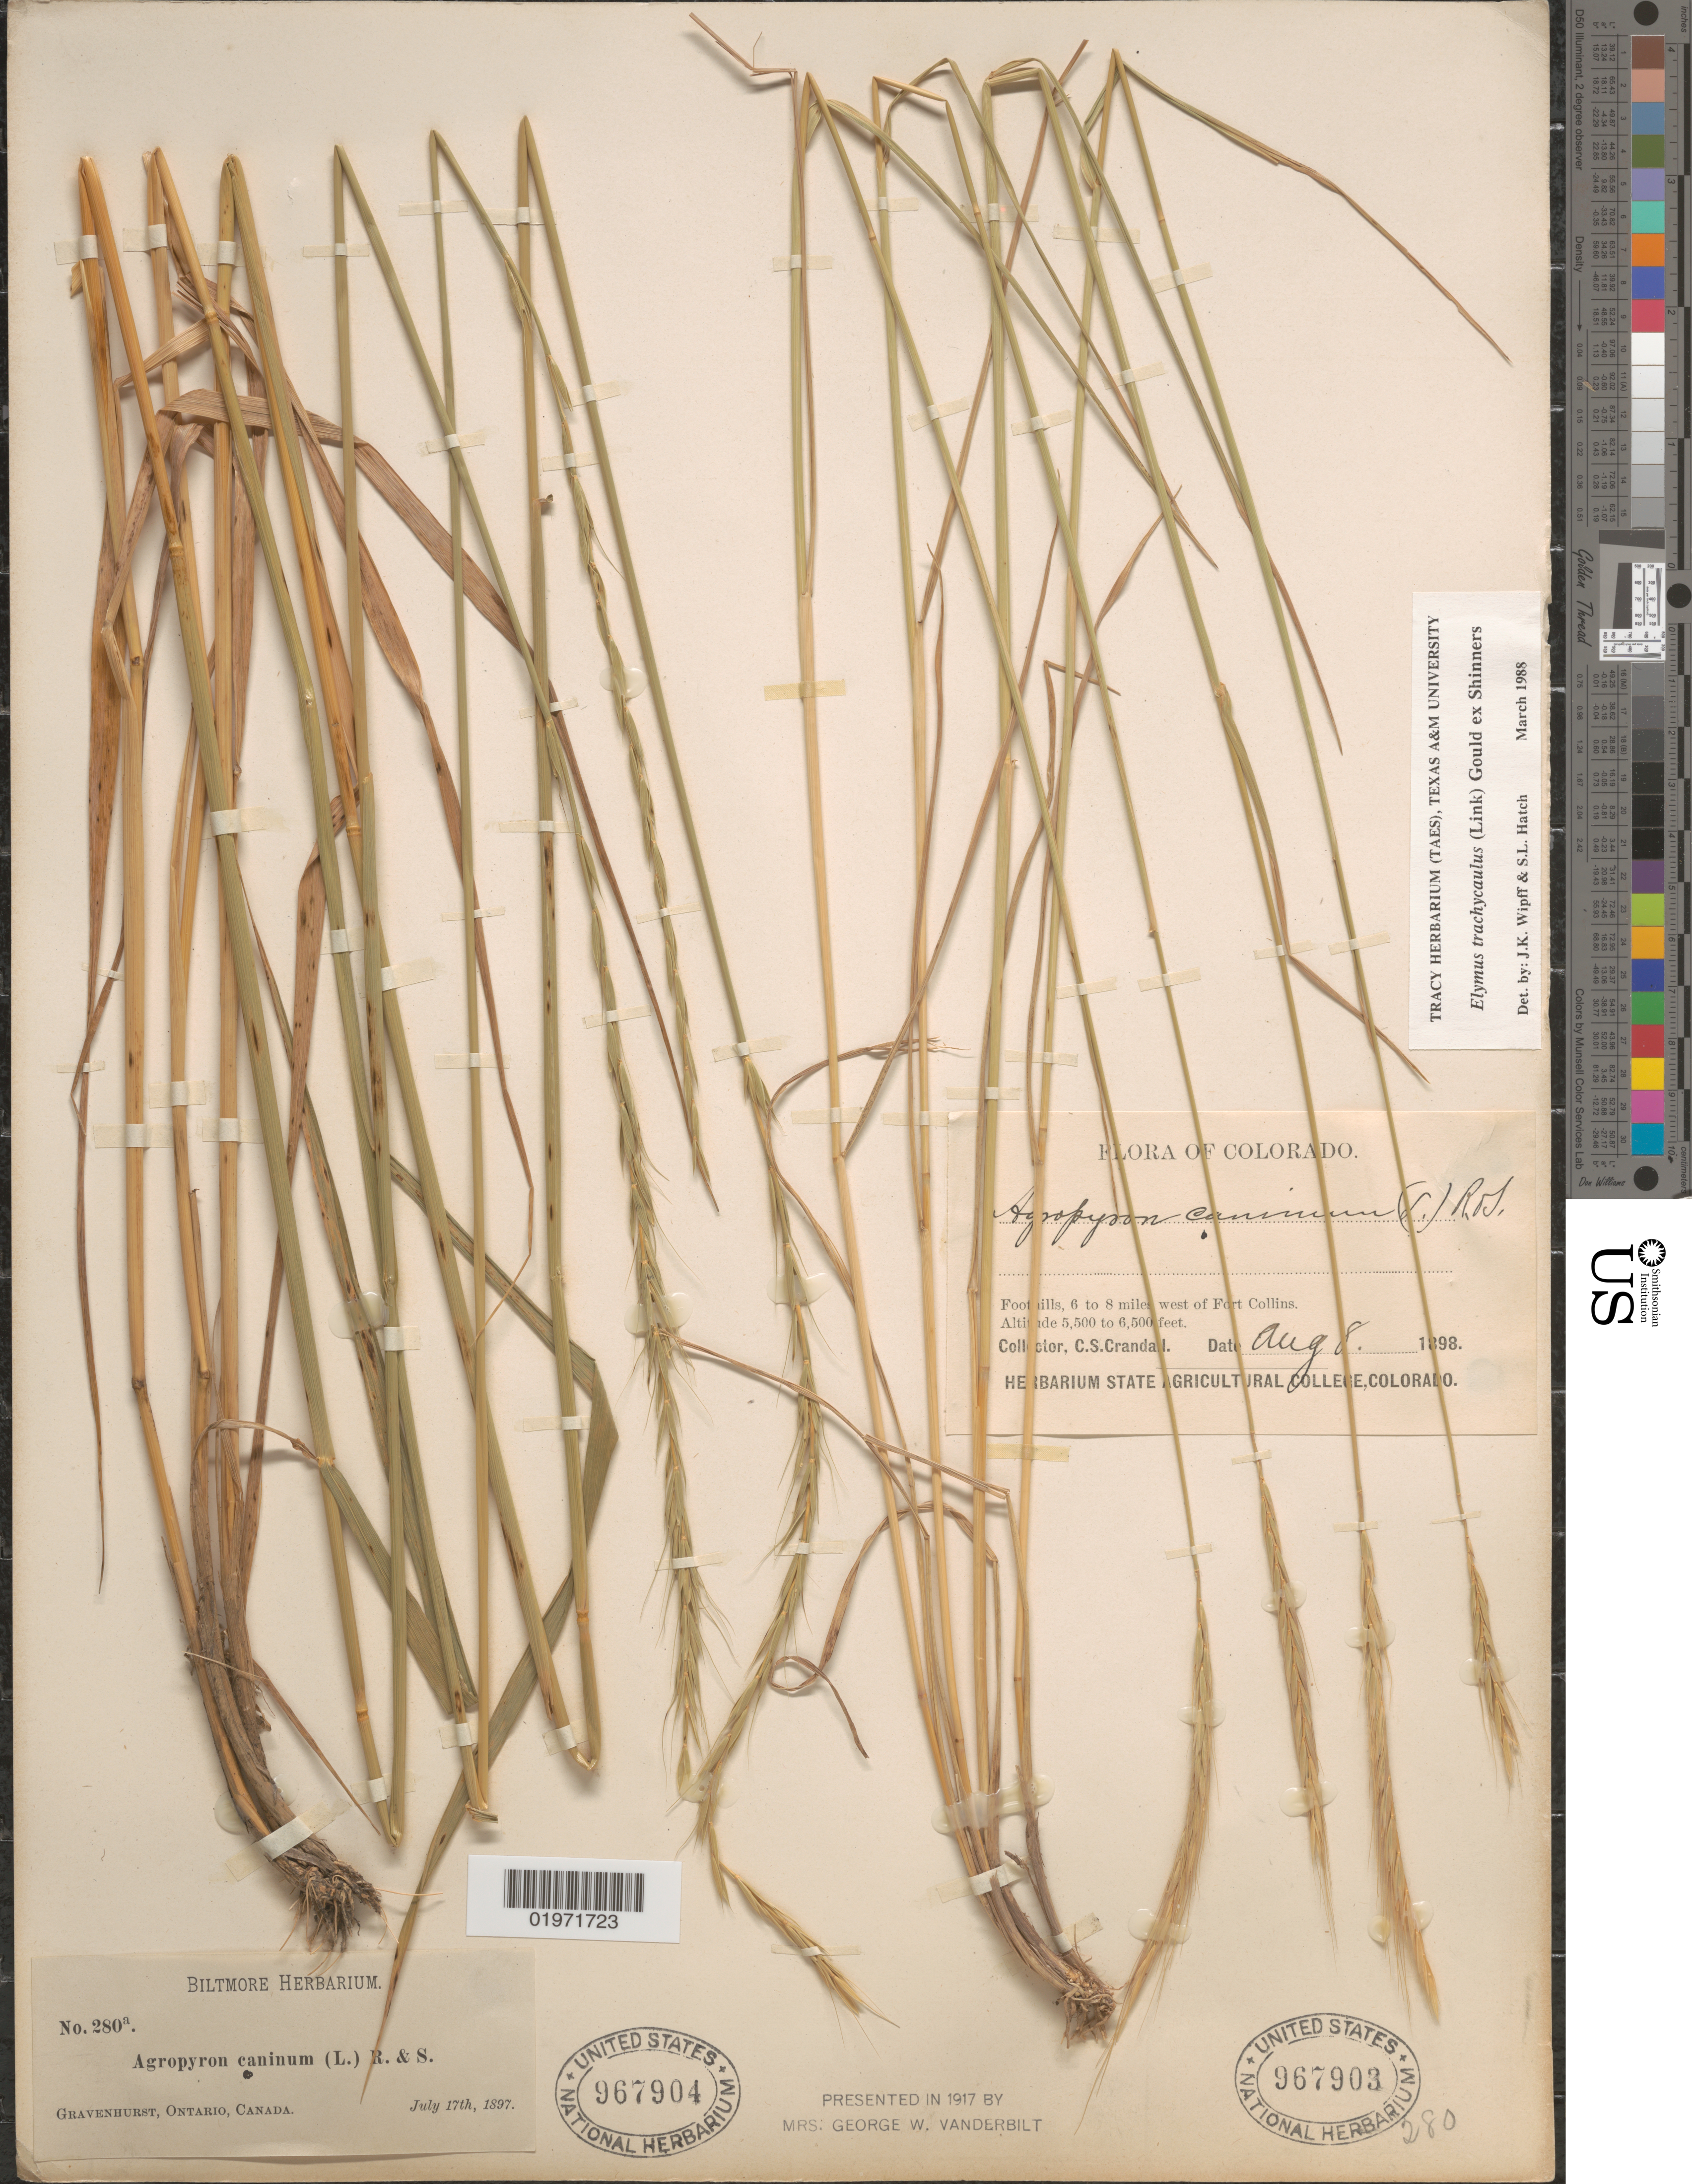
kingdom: Plantae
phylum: Tracheophyta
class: Liliopsida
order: Poales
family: Poaceae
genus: Elymus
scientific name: Elymus trachycaulus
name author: (Link) Gould ex Shinners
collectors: C. Crandall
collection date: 1898-08-08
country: United States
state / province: Colorado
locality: Foothills, 6 to 8 miles west of Fort Collins.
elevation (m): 1676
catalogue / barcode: US 967903-2